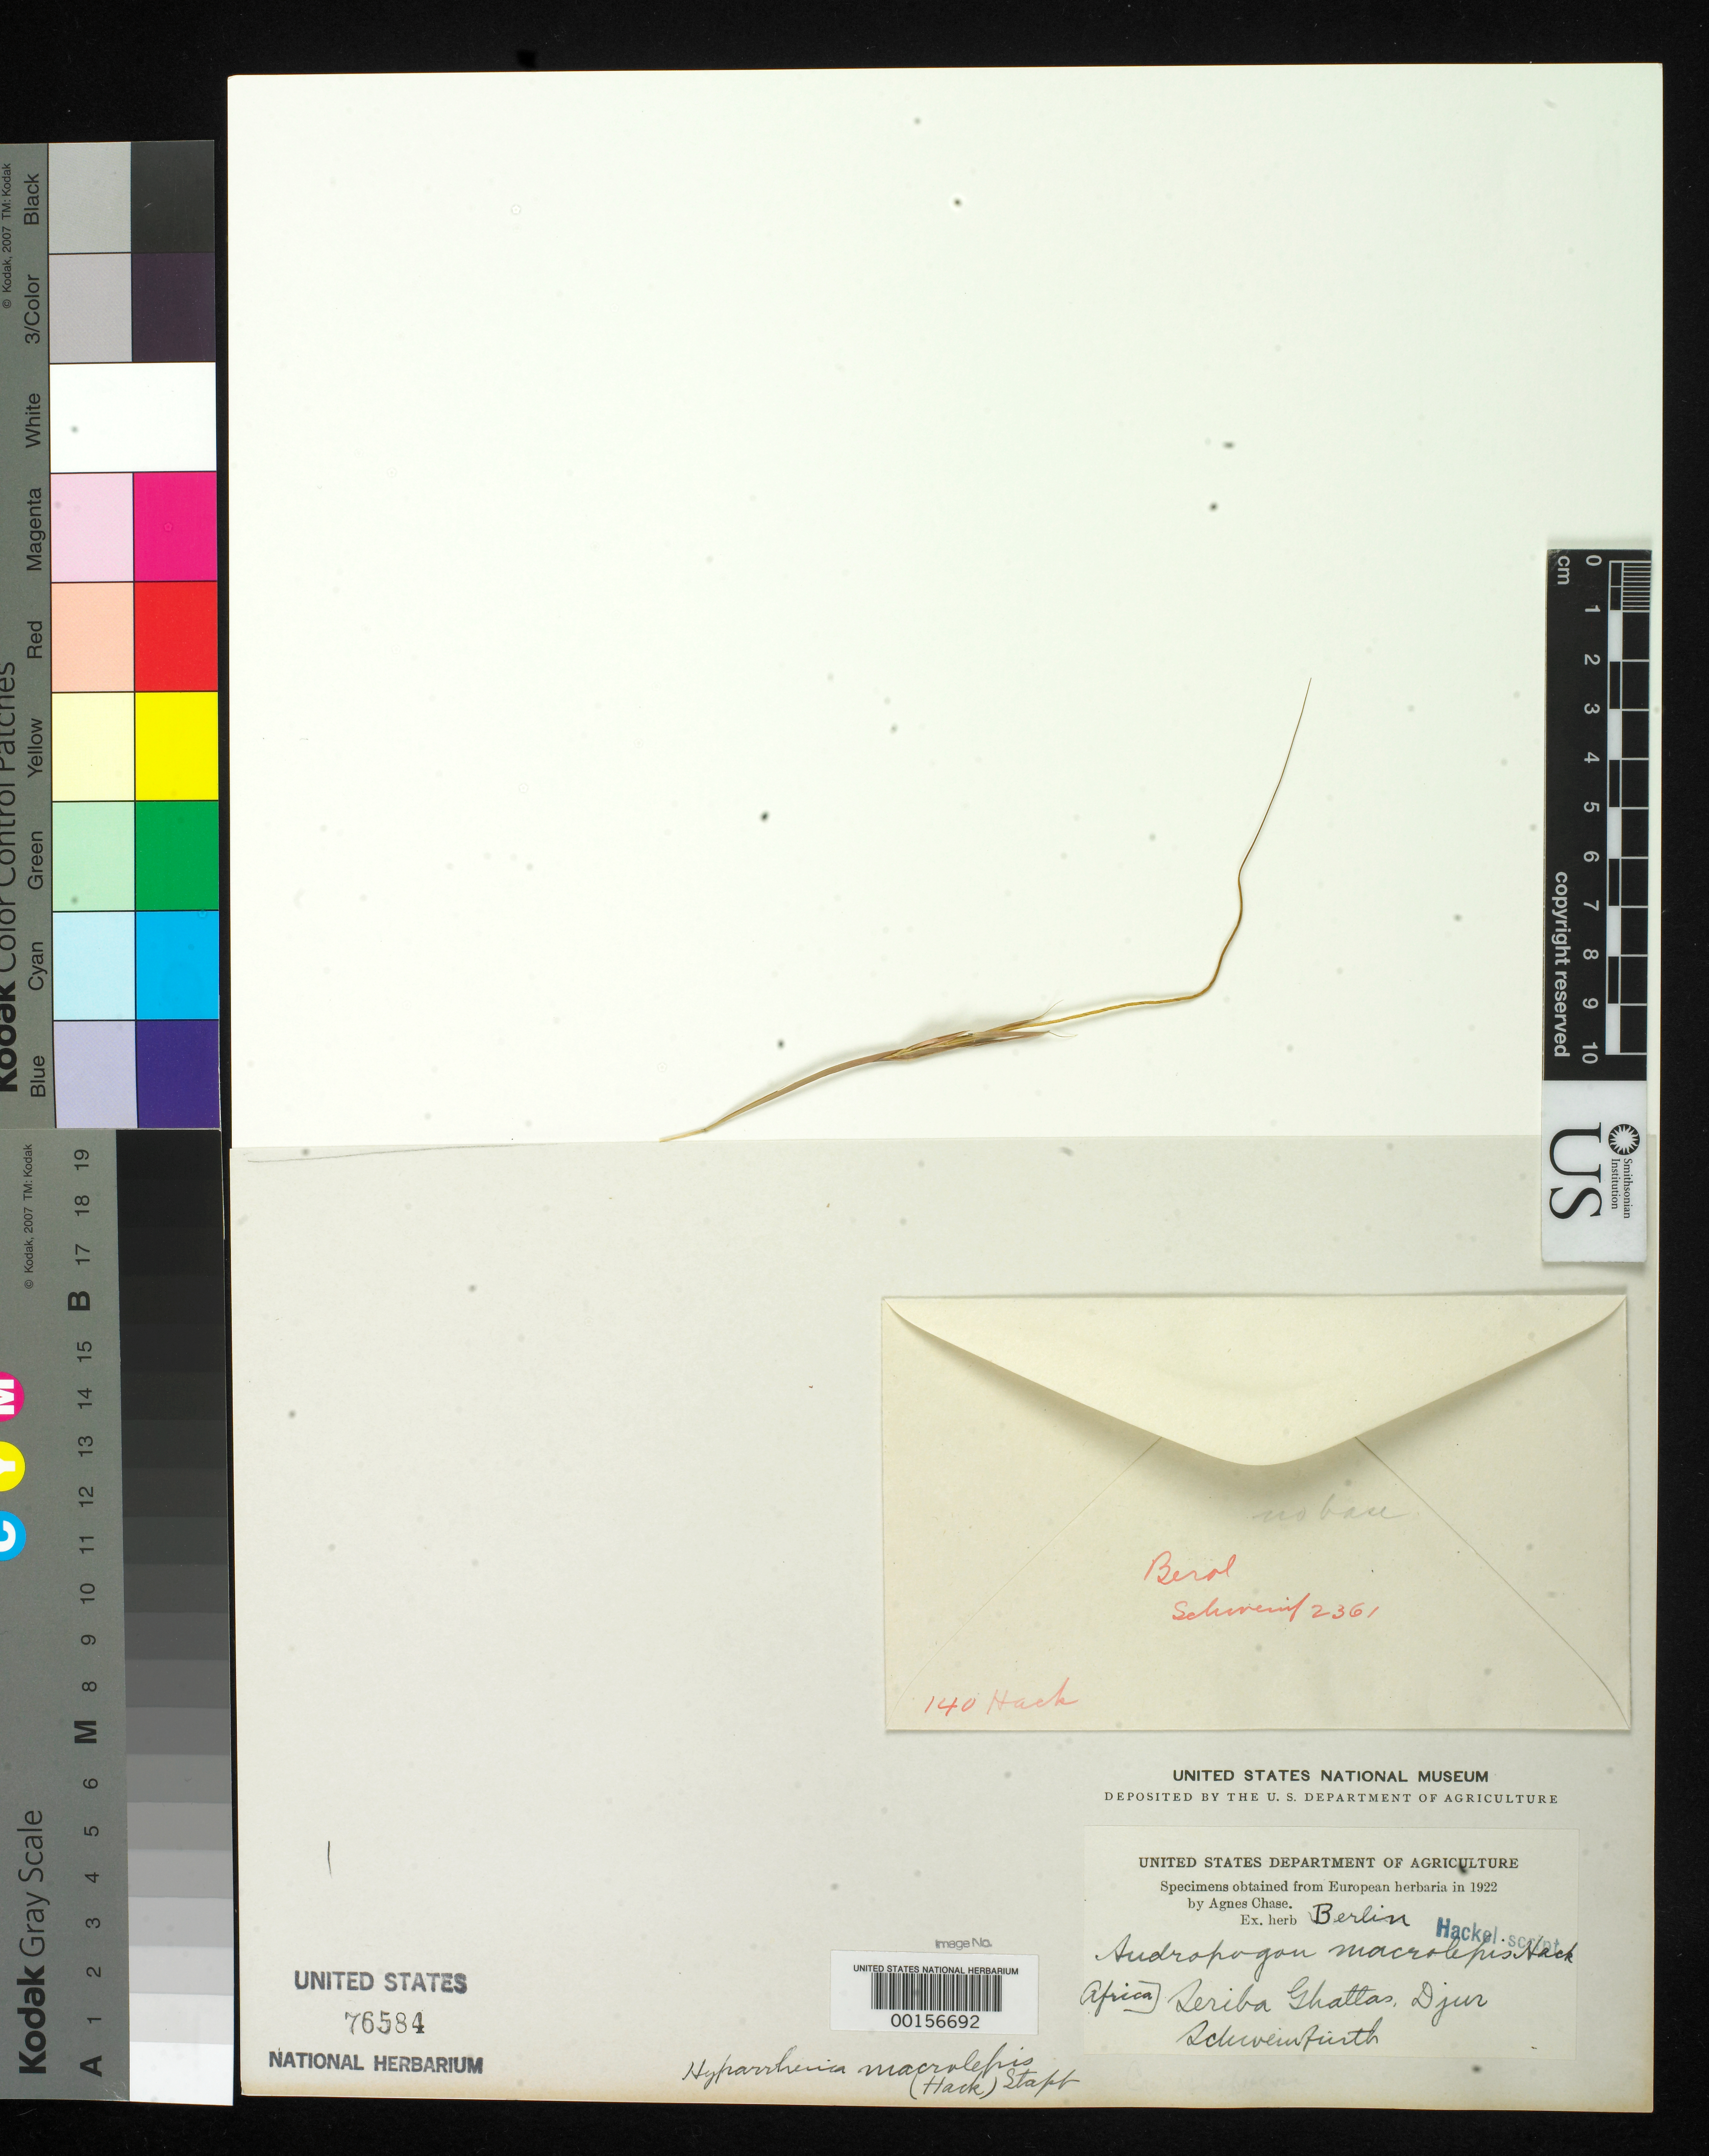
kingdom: Plantae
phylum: Tracheophyta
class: Liliopsida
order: Poales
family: Poaceae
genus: Andropogon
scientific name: Andropogon macrolepis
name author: Hack.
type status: Type Fragment; Syntype Fragment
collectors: G. A. Schweinfurth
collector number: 2361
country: Sudan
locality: Central Africa, Seriba Ghattas in Terra Djur.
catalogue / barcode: US 76584